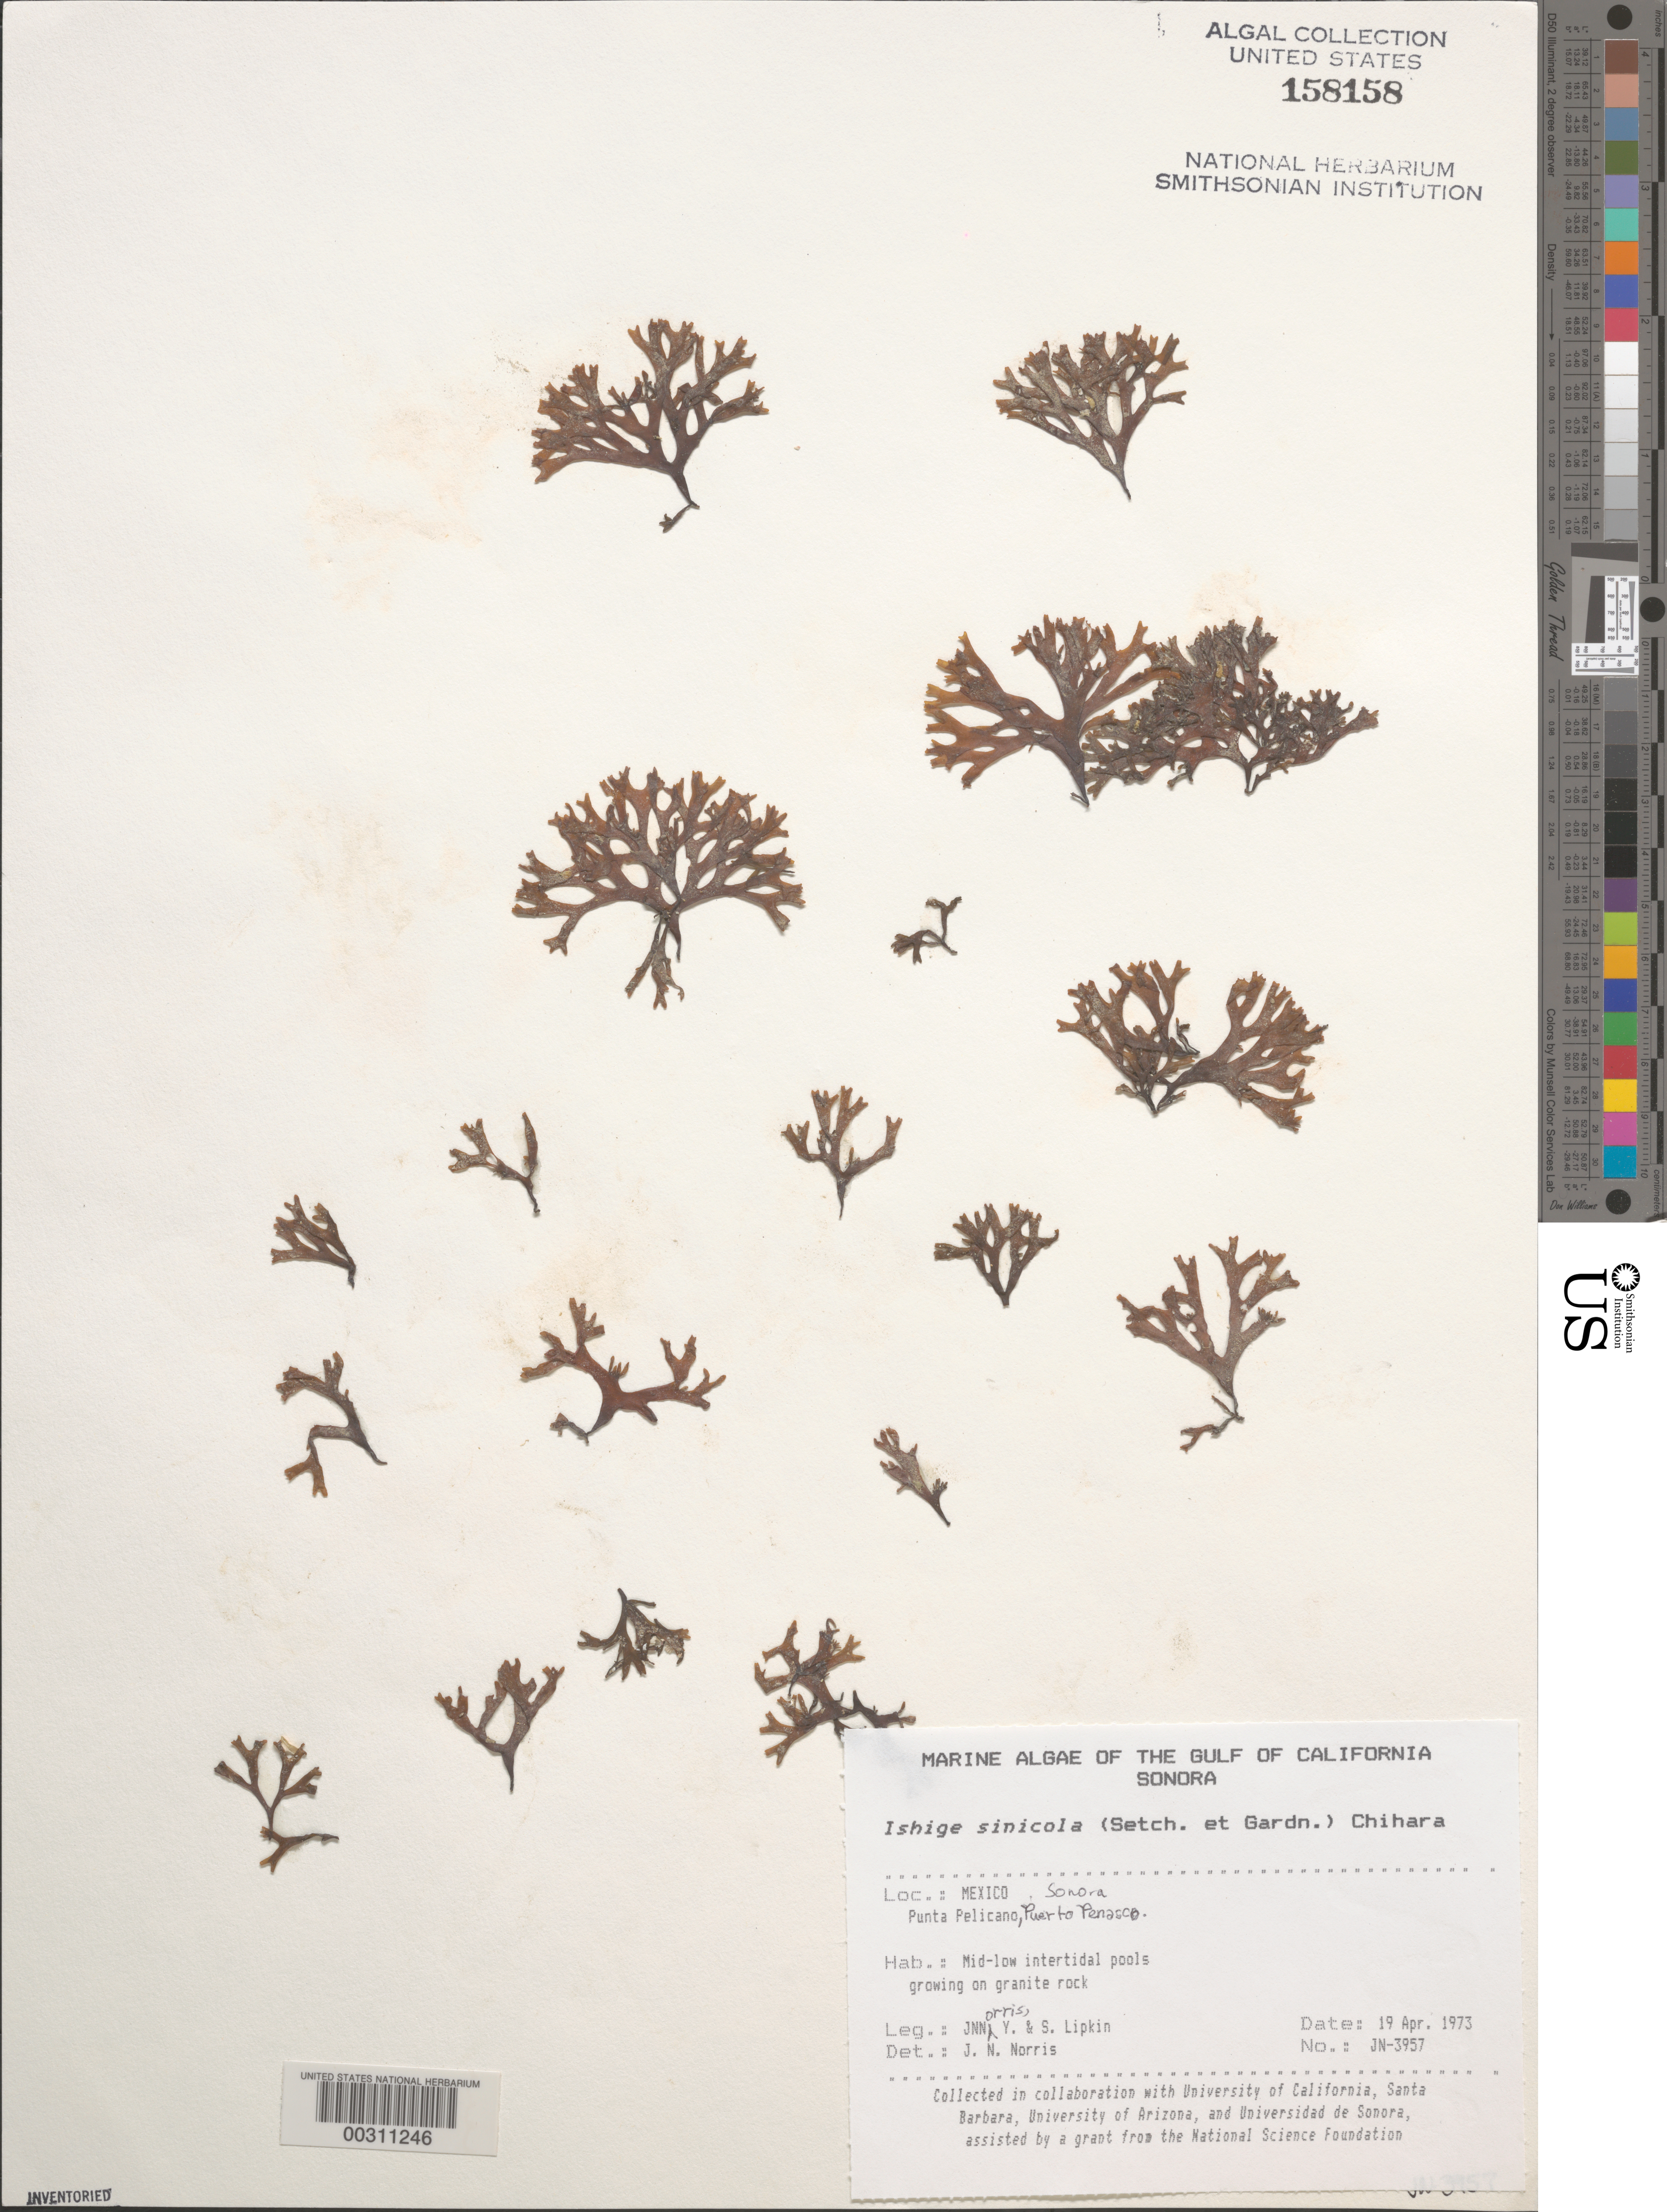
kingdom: Chromista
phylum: Ochrophyta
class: Phaeophyceae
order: Ishigeales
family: Ishigeaceae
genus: Ishige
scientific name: Ishige sinicola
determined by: Norris, James N.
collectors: J. N. Norris, Y. Lipkin & S. Lipkin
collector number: JN-3957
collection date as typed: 19 Apr 1973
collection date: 1973-04-19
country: Mexico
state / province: Sonora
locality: Punta Pelicano, Puerto Penasco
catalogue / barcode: US 158158